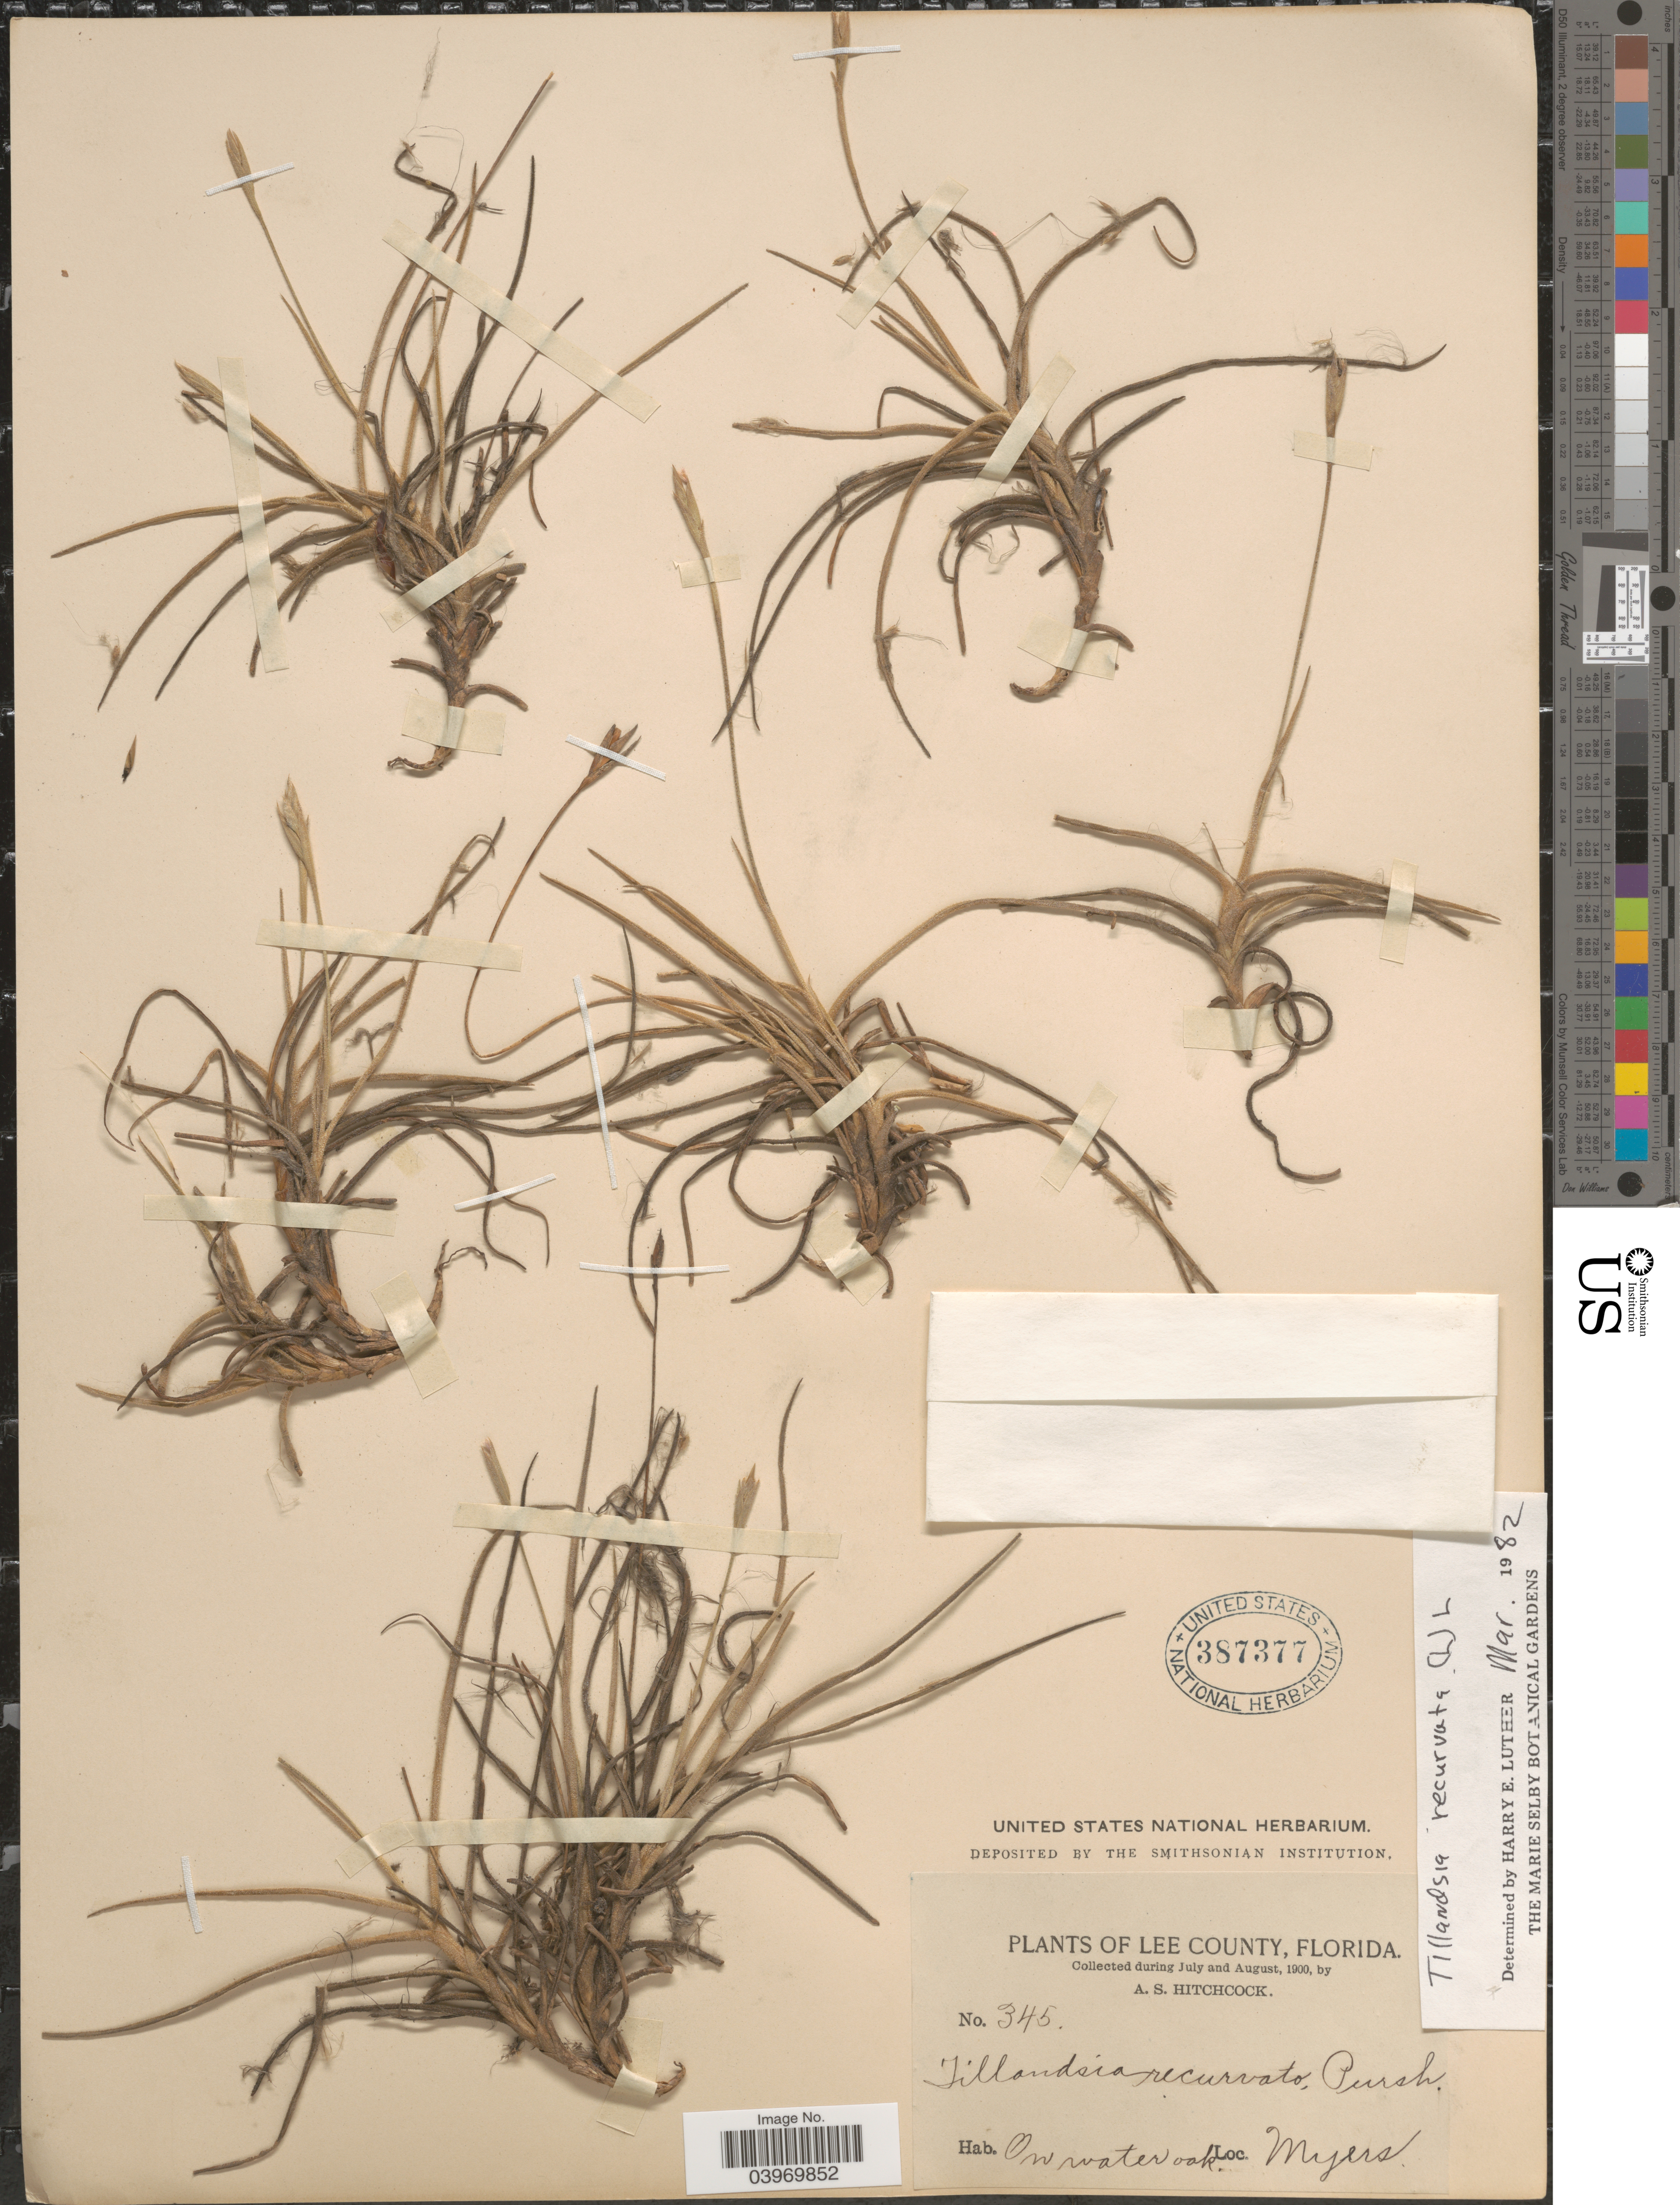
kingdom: Plantae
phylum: Tracheophyta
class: Liliopsida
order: Poales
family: Bromeliaceae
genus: Tillandsia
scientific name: Tillandsia recurvata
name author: L.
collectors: A. S. Hitchcock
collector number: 345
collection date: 1900-07/1900-08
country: United States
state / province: Florida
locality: Lee County. Myers.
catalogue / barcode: US 387377